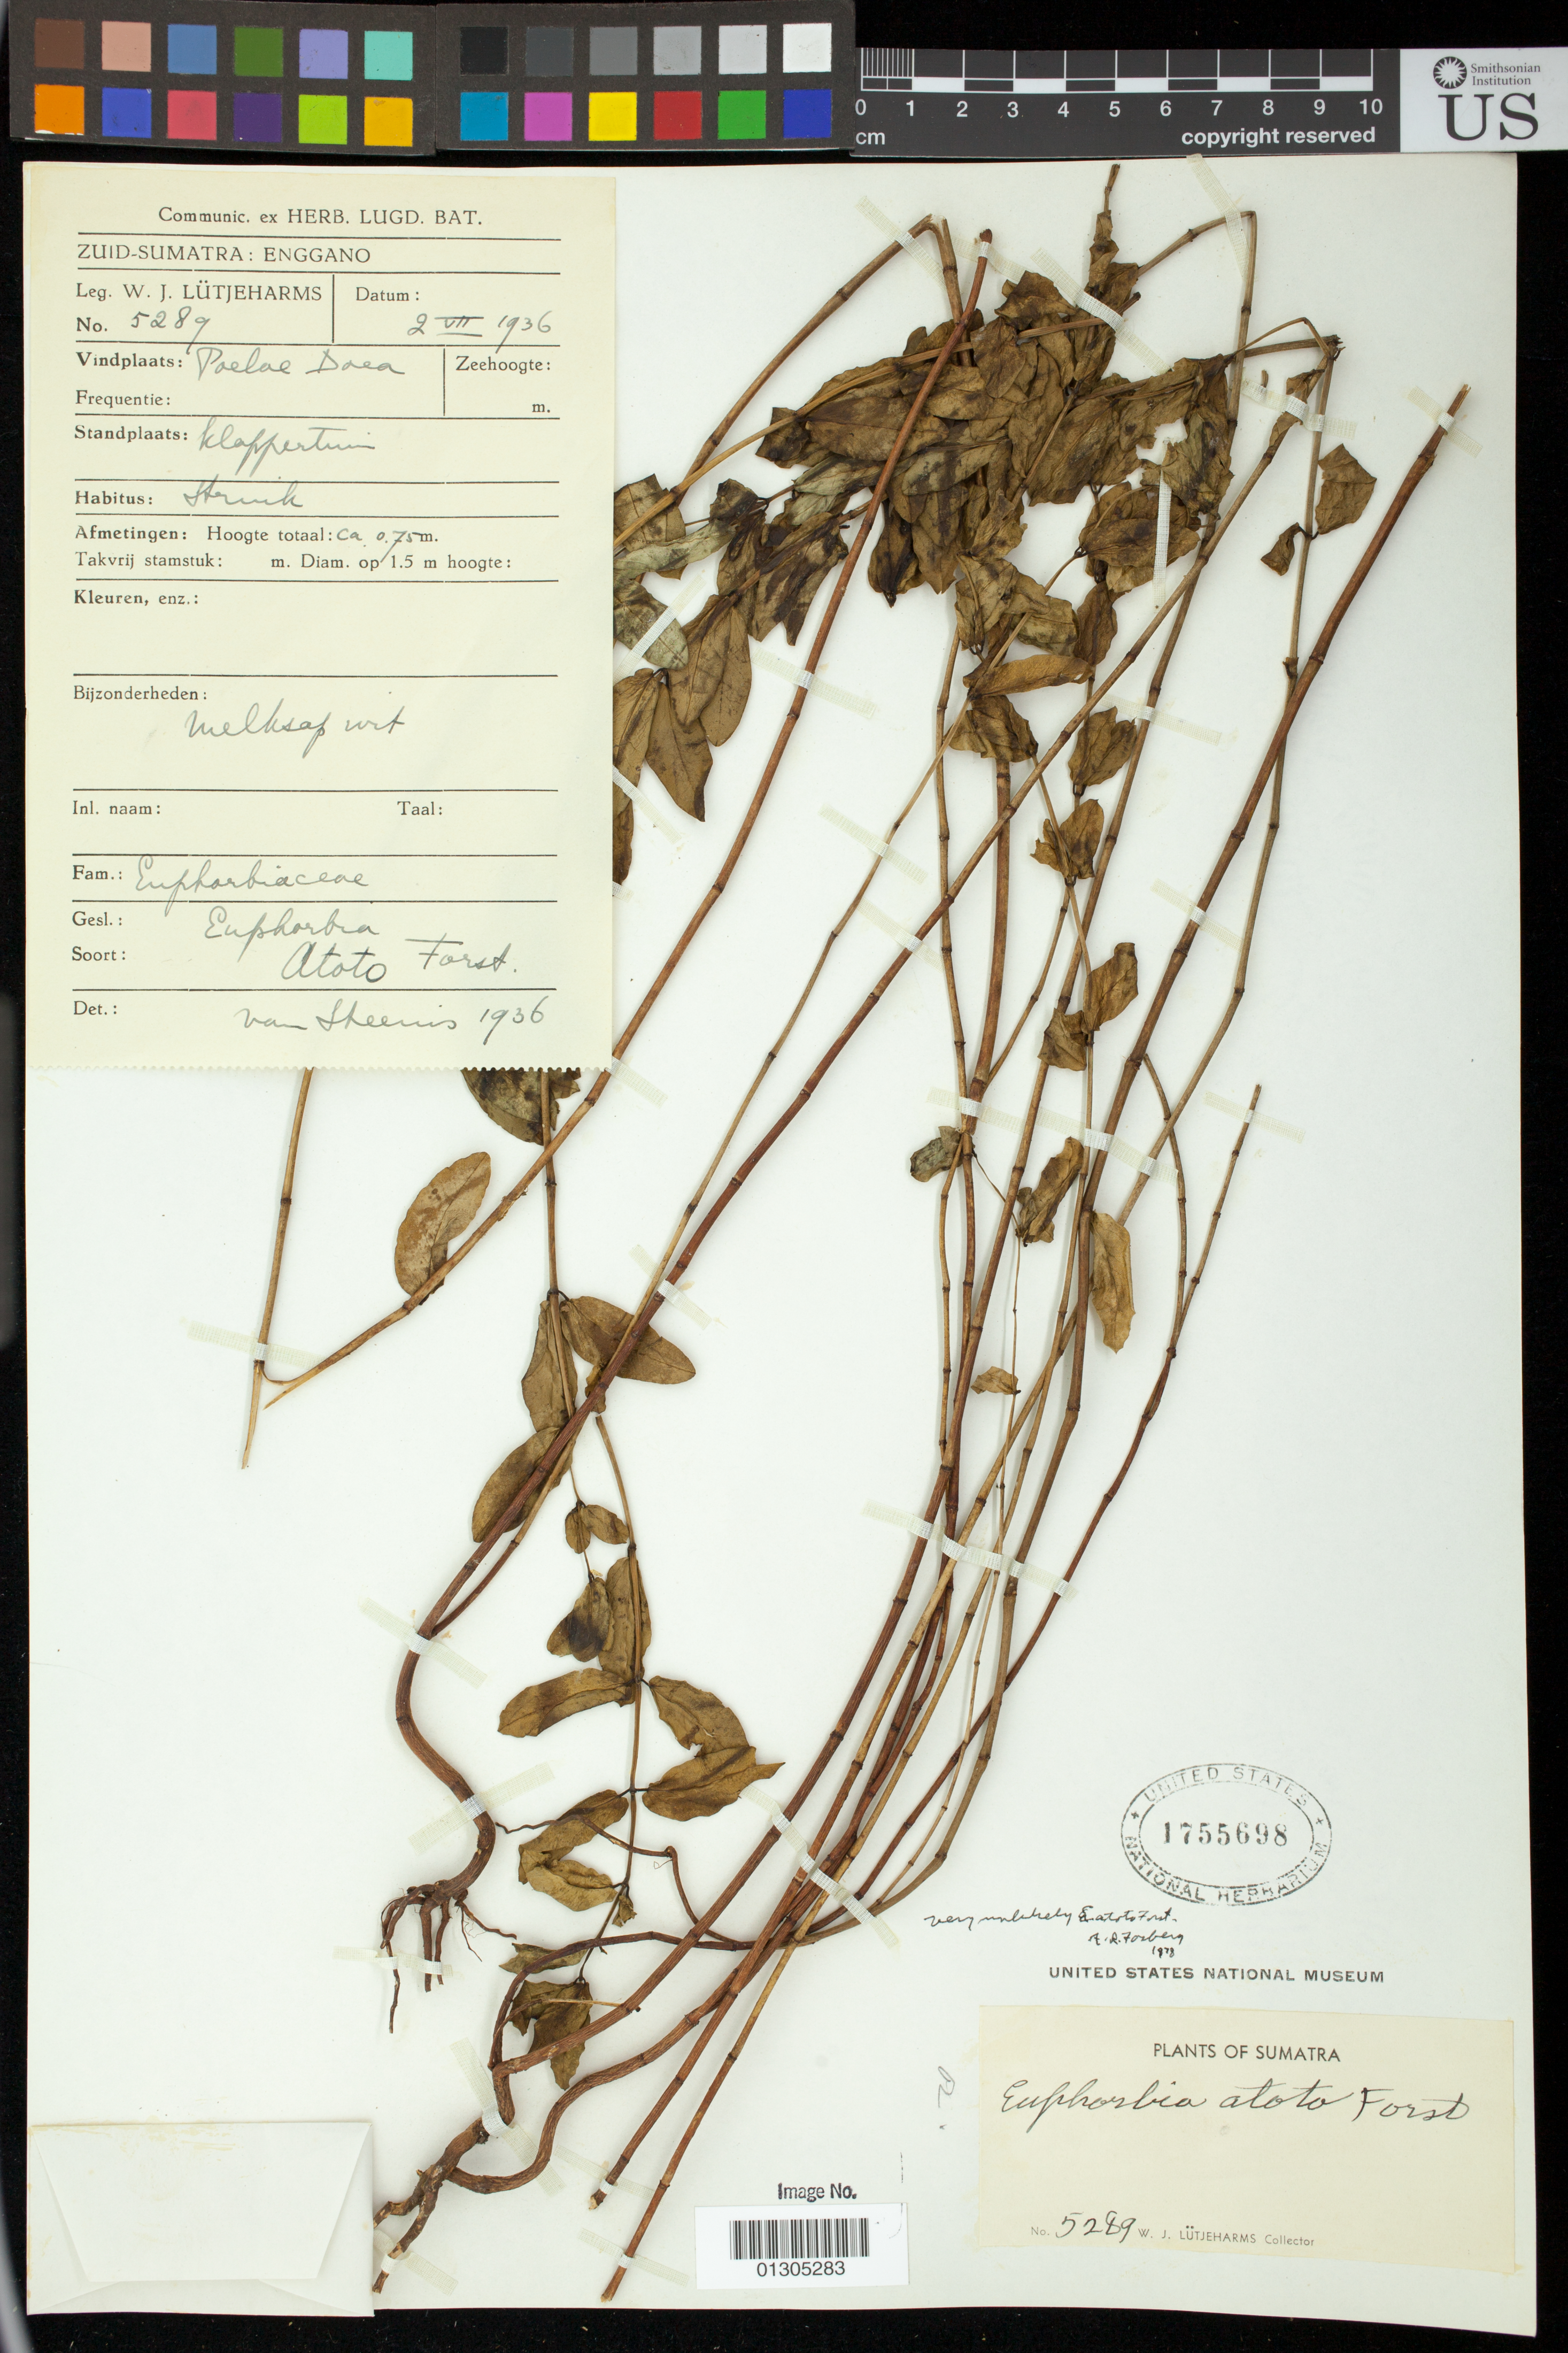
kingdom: Plantae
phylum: Tracheophyta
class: Magnoliopsida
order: Malpighiales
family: Euphorbiaceae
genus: Euphorbia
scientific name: Euphorbia atoto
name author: G. Forst.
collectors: W. Lutjeharms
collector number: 5289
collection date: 1936-07-02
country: Indonesia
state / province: Sumatra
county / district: Bengkulu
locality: Enggano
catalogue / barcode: US 1755698